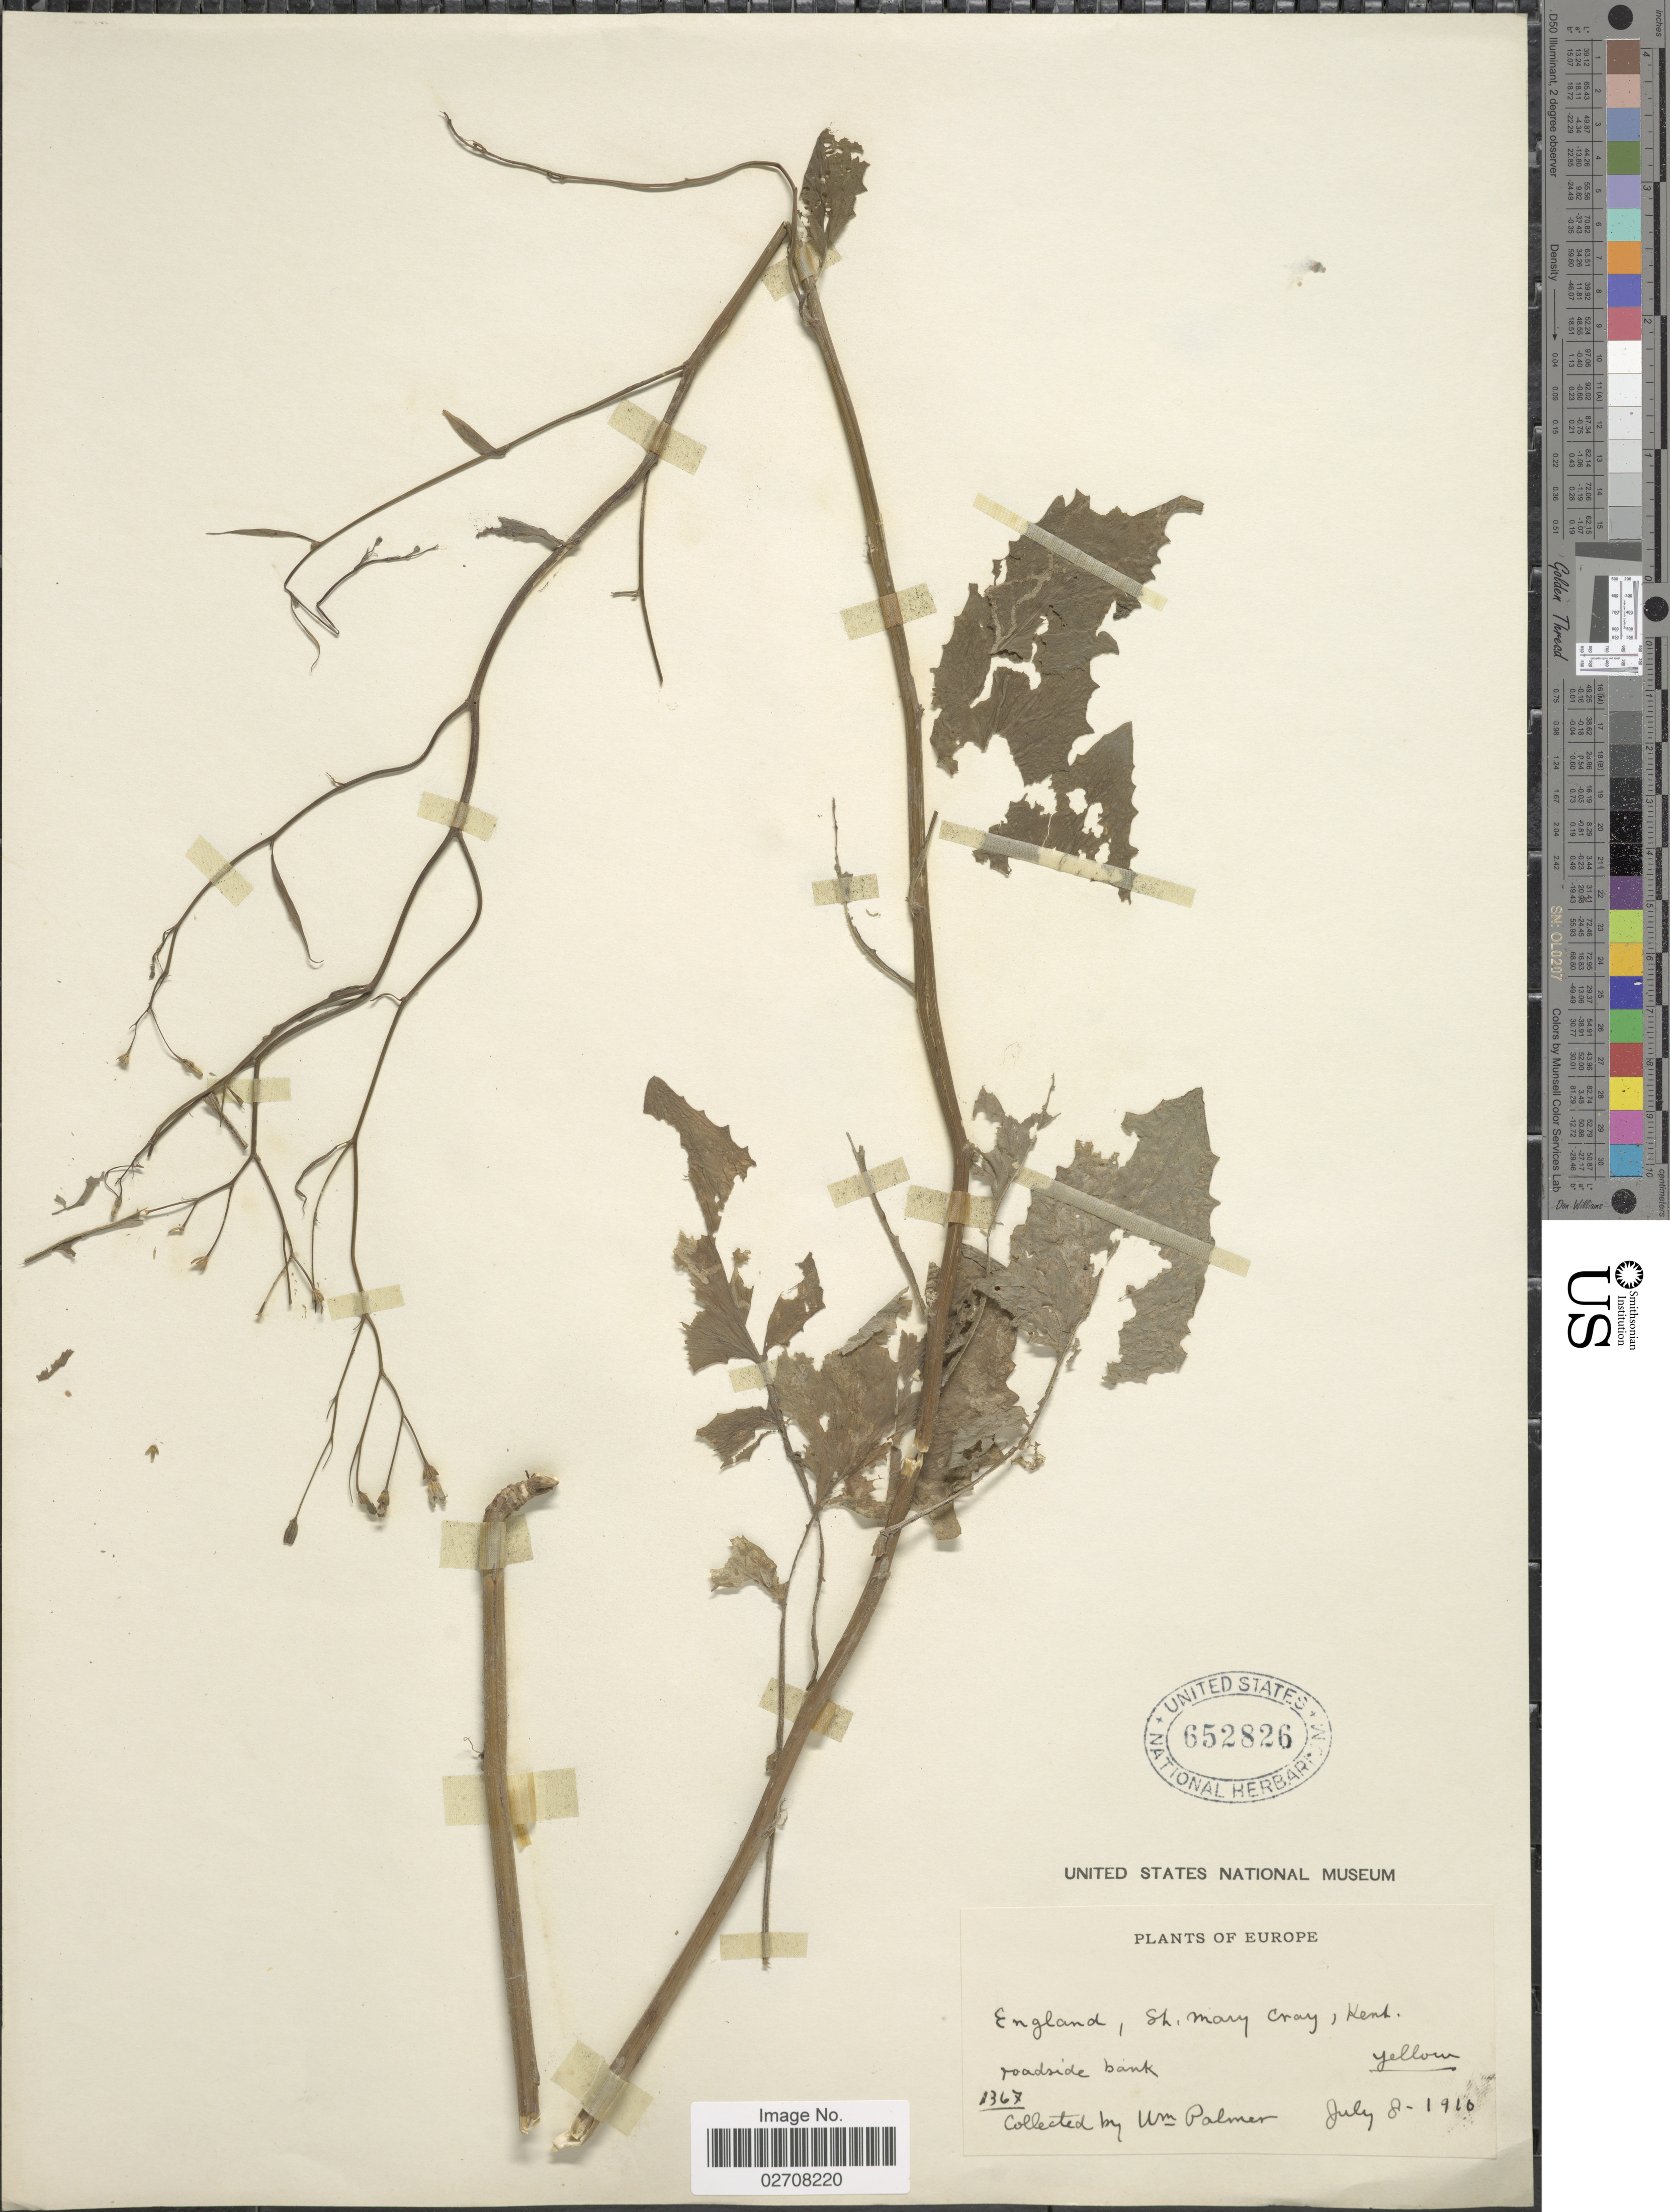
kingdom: Plantae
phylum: Tracheophyta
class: Magnoliopsida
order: Asterales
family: Campanulaceae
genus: Campanula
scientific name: Campanula sp.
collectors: W. Palmer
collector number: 367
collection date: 1910-07-08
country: United Kingdom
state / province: England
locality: St. Mary Cray, Kent. Roadside bank.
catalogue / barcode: US 652826